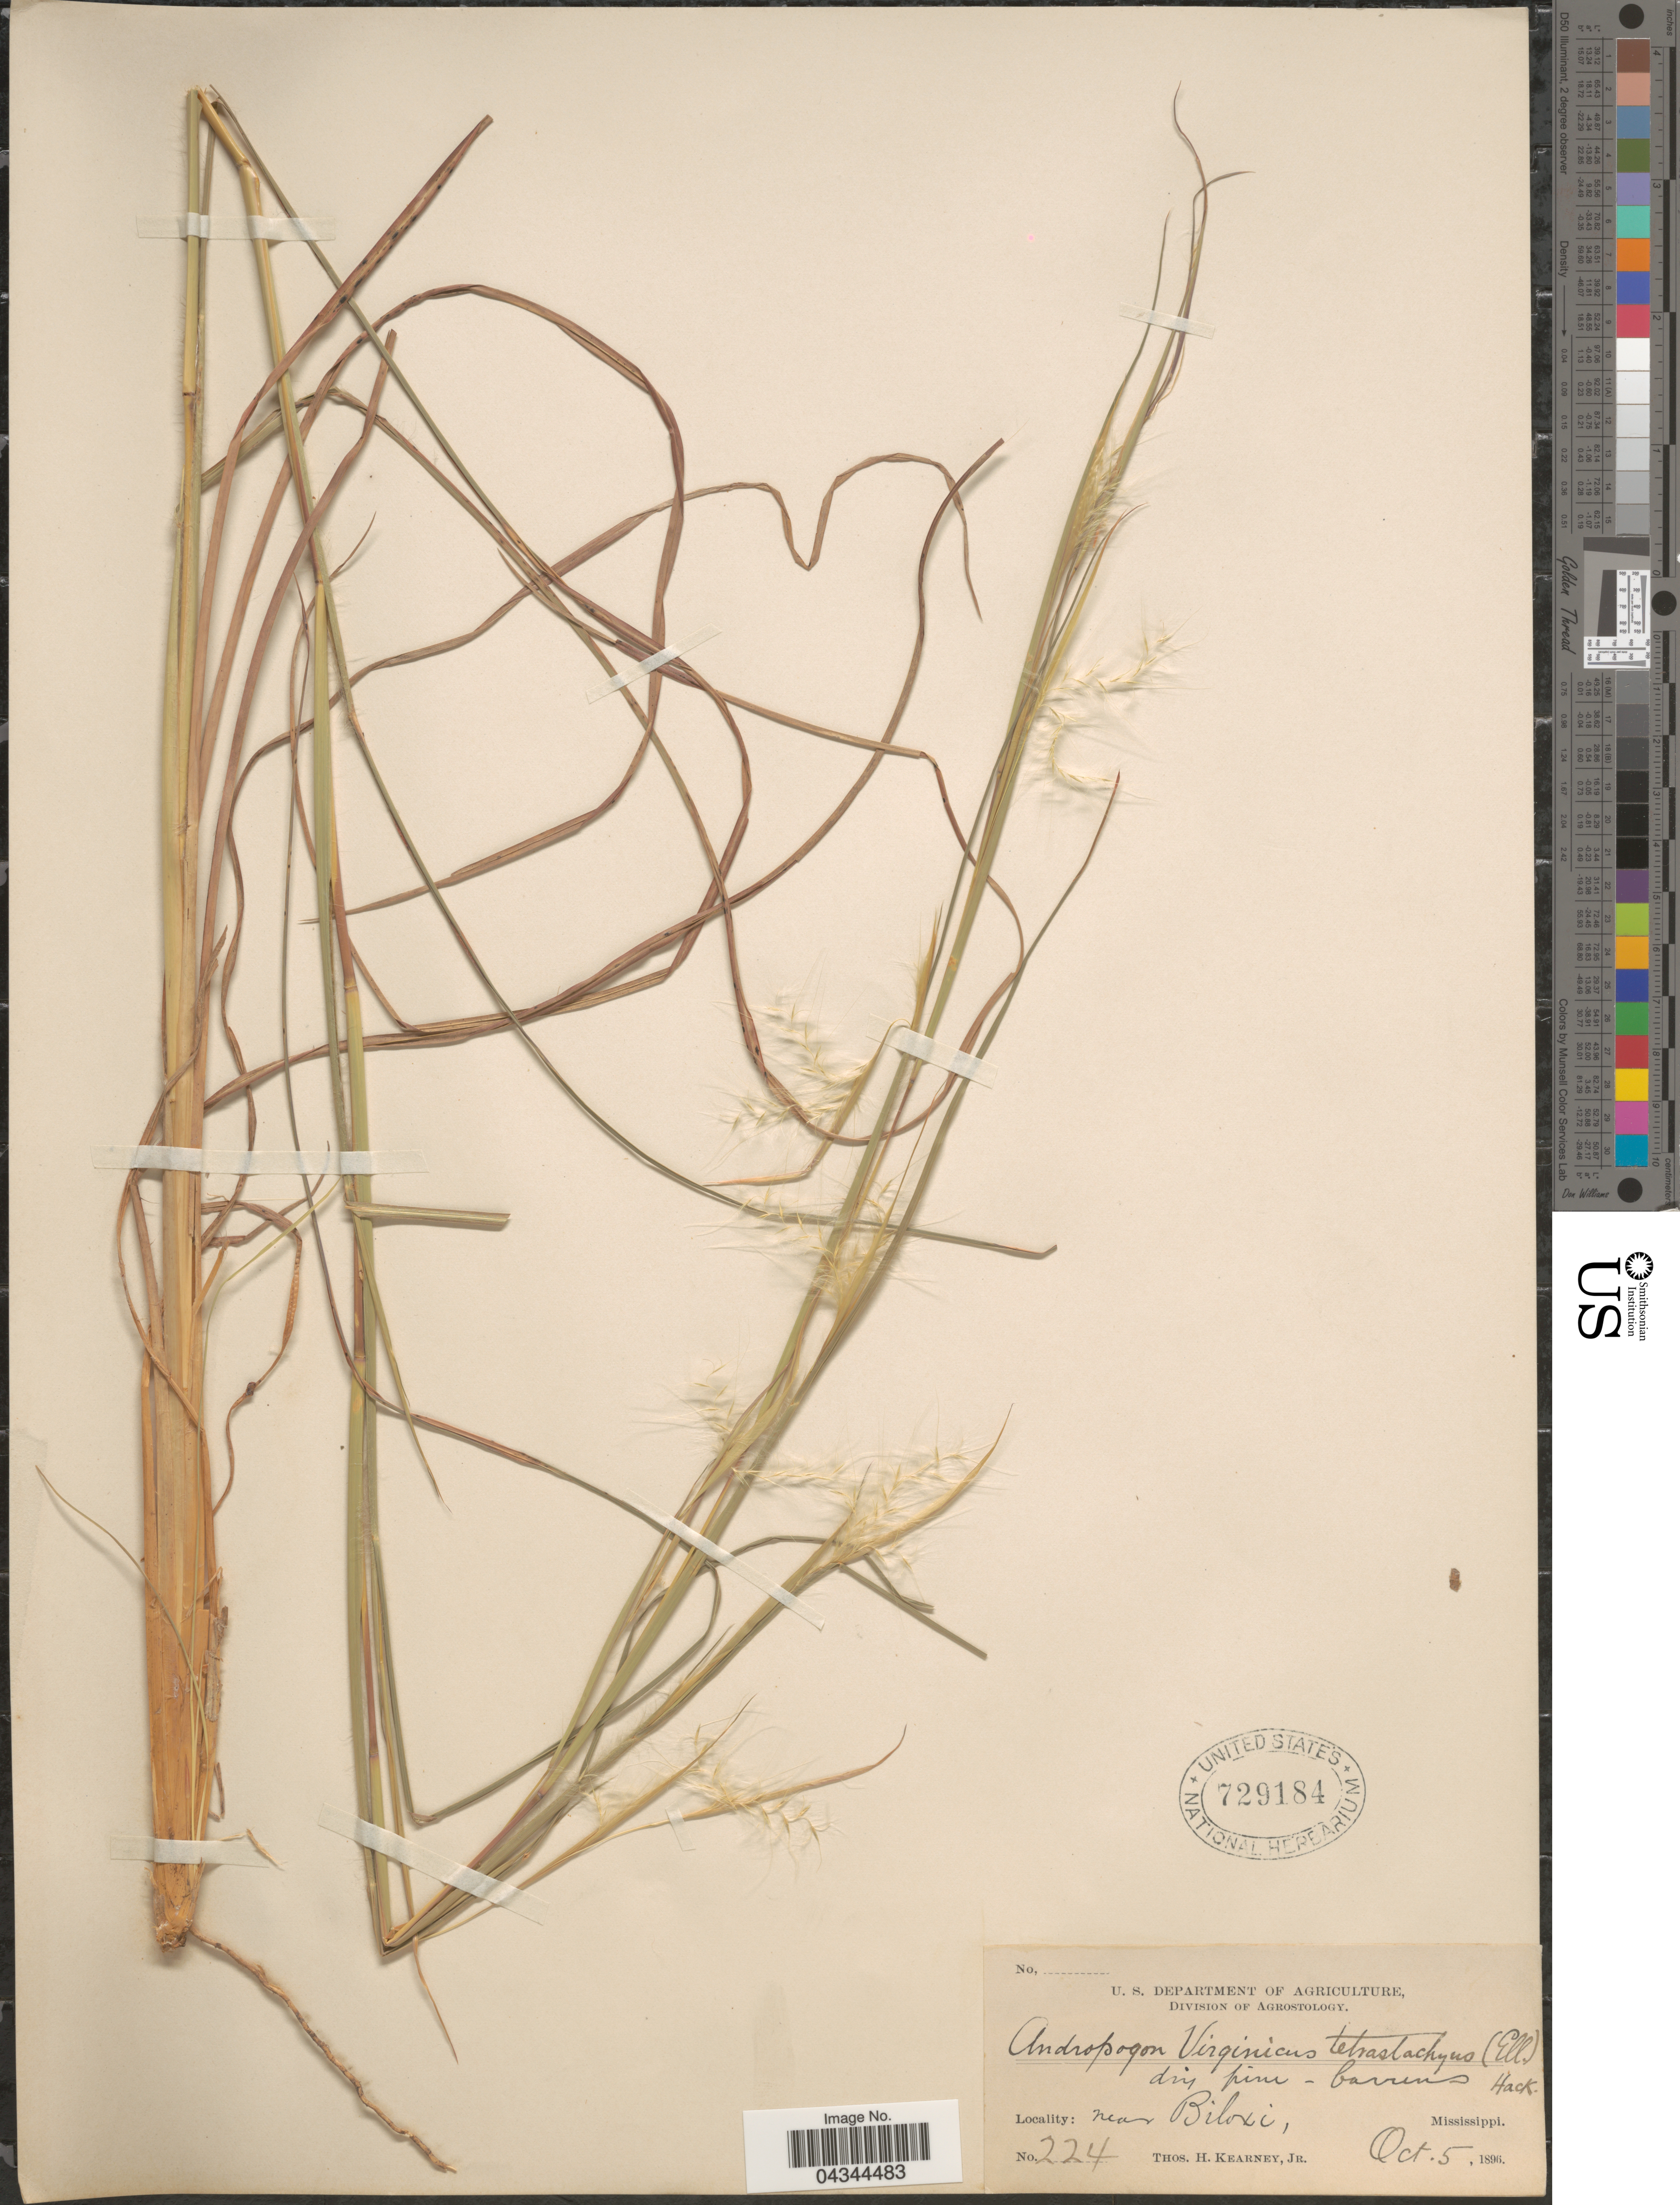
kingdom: Plantae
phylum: Tracheophyta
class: Liliopsida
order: Poales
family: Poaceae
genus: Andropogon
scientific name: Andropogon virginicus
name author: L.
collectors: T. H. Kearney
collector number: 224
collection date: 1896-10-05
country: United States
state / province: Mississippi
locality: Near Biloxi.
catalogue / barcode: US 729184